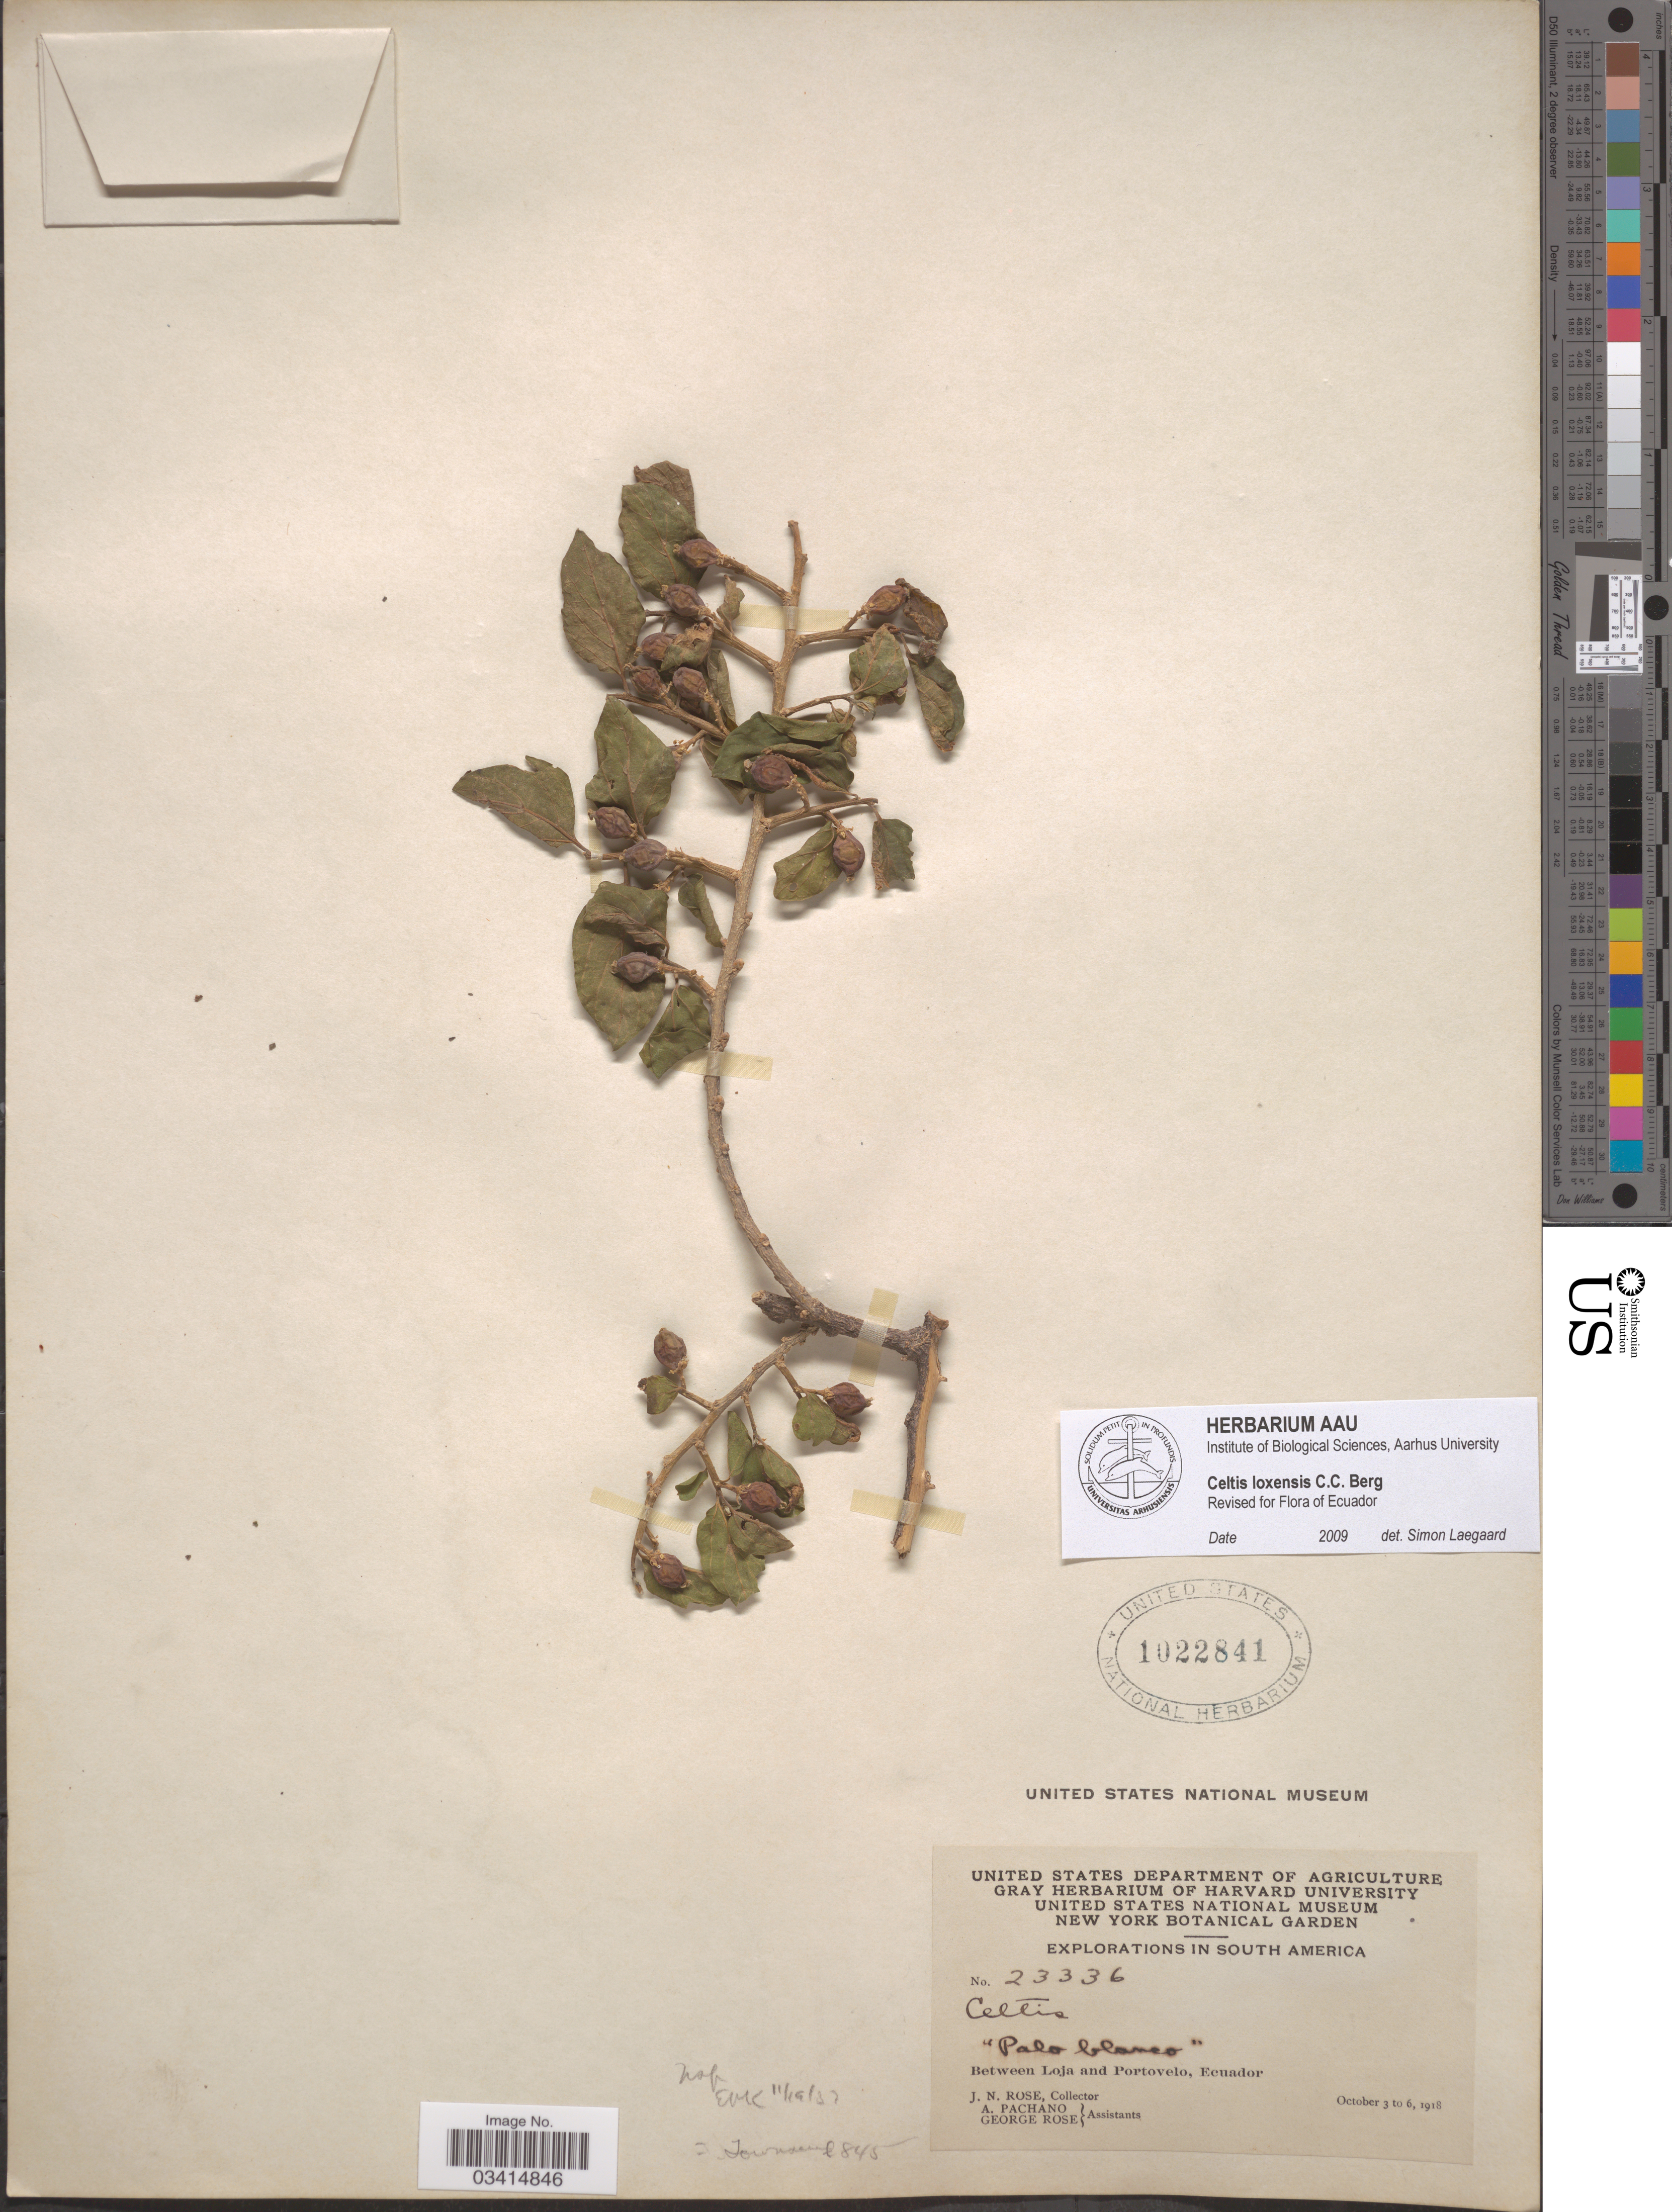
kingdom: Plantae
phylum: Tracheophyta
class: Magnoliopsida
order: Rosales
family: Cannabaceae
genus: Celtis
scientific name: Celtis loxensis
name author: C.C. Berg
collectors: J. N. Rose, A. Pachano & G. Rose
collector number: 23336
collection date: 1918-10-03/1918-10-06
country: Ecuador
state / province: Loja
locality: Between Loja and Portovelo.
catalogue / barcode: US 1022841